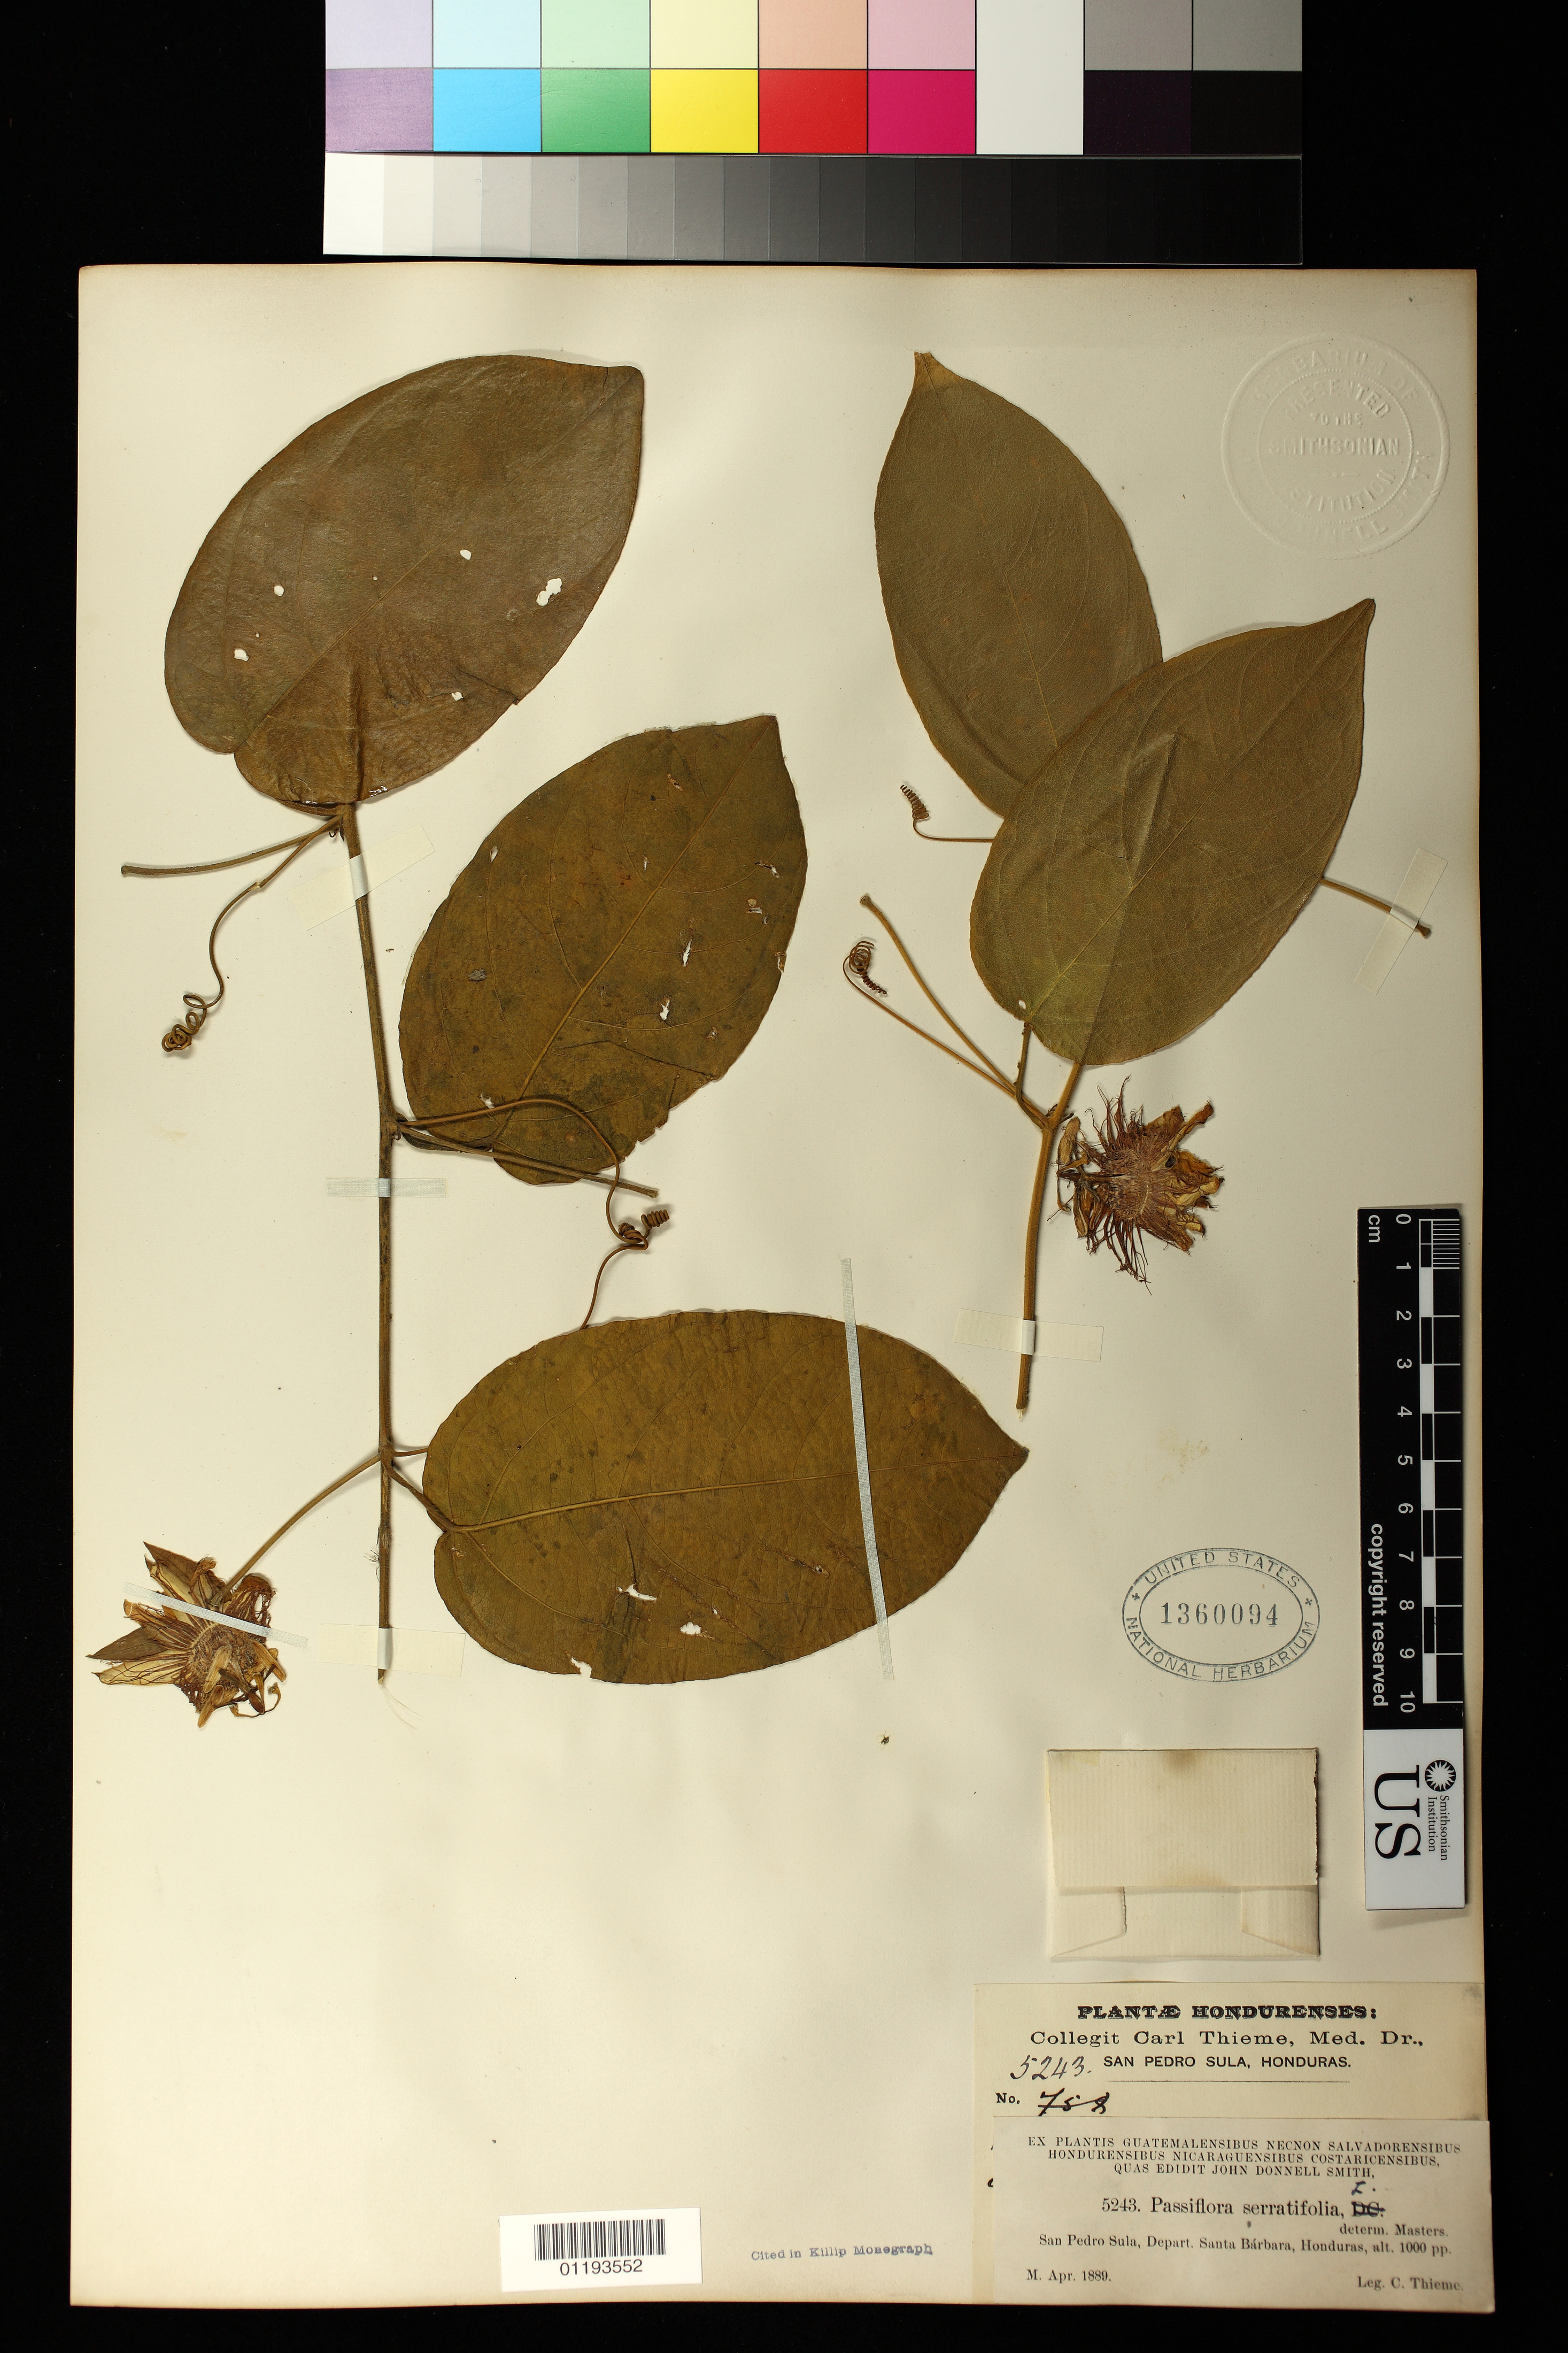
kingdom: Plantae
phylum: Tracheophyta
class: Magnoliopsida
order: Malpighiales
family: Passifloraceae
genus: Passiflora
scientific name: Passiflora serratifolia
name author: L.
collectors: C. Thieme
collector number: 5243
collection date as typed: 1889-04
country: Honduras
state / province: Cortés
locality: San Pedro Sula, Department Santa Barbara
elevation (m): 305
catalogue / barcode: US 1360094